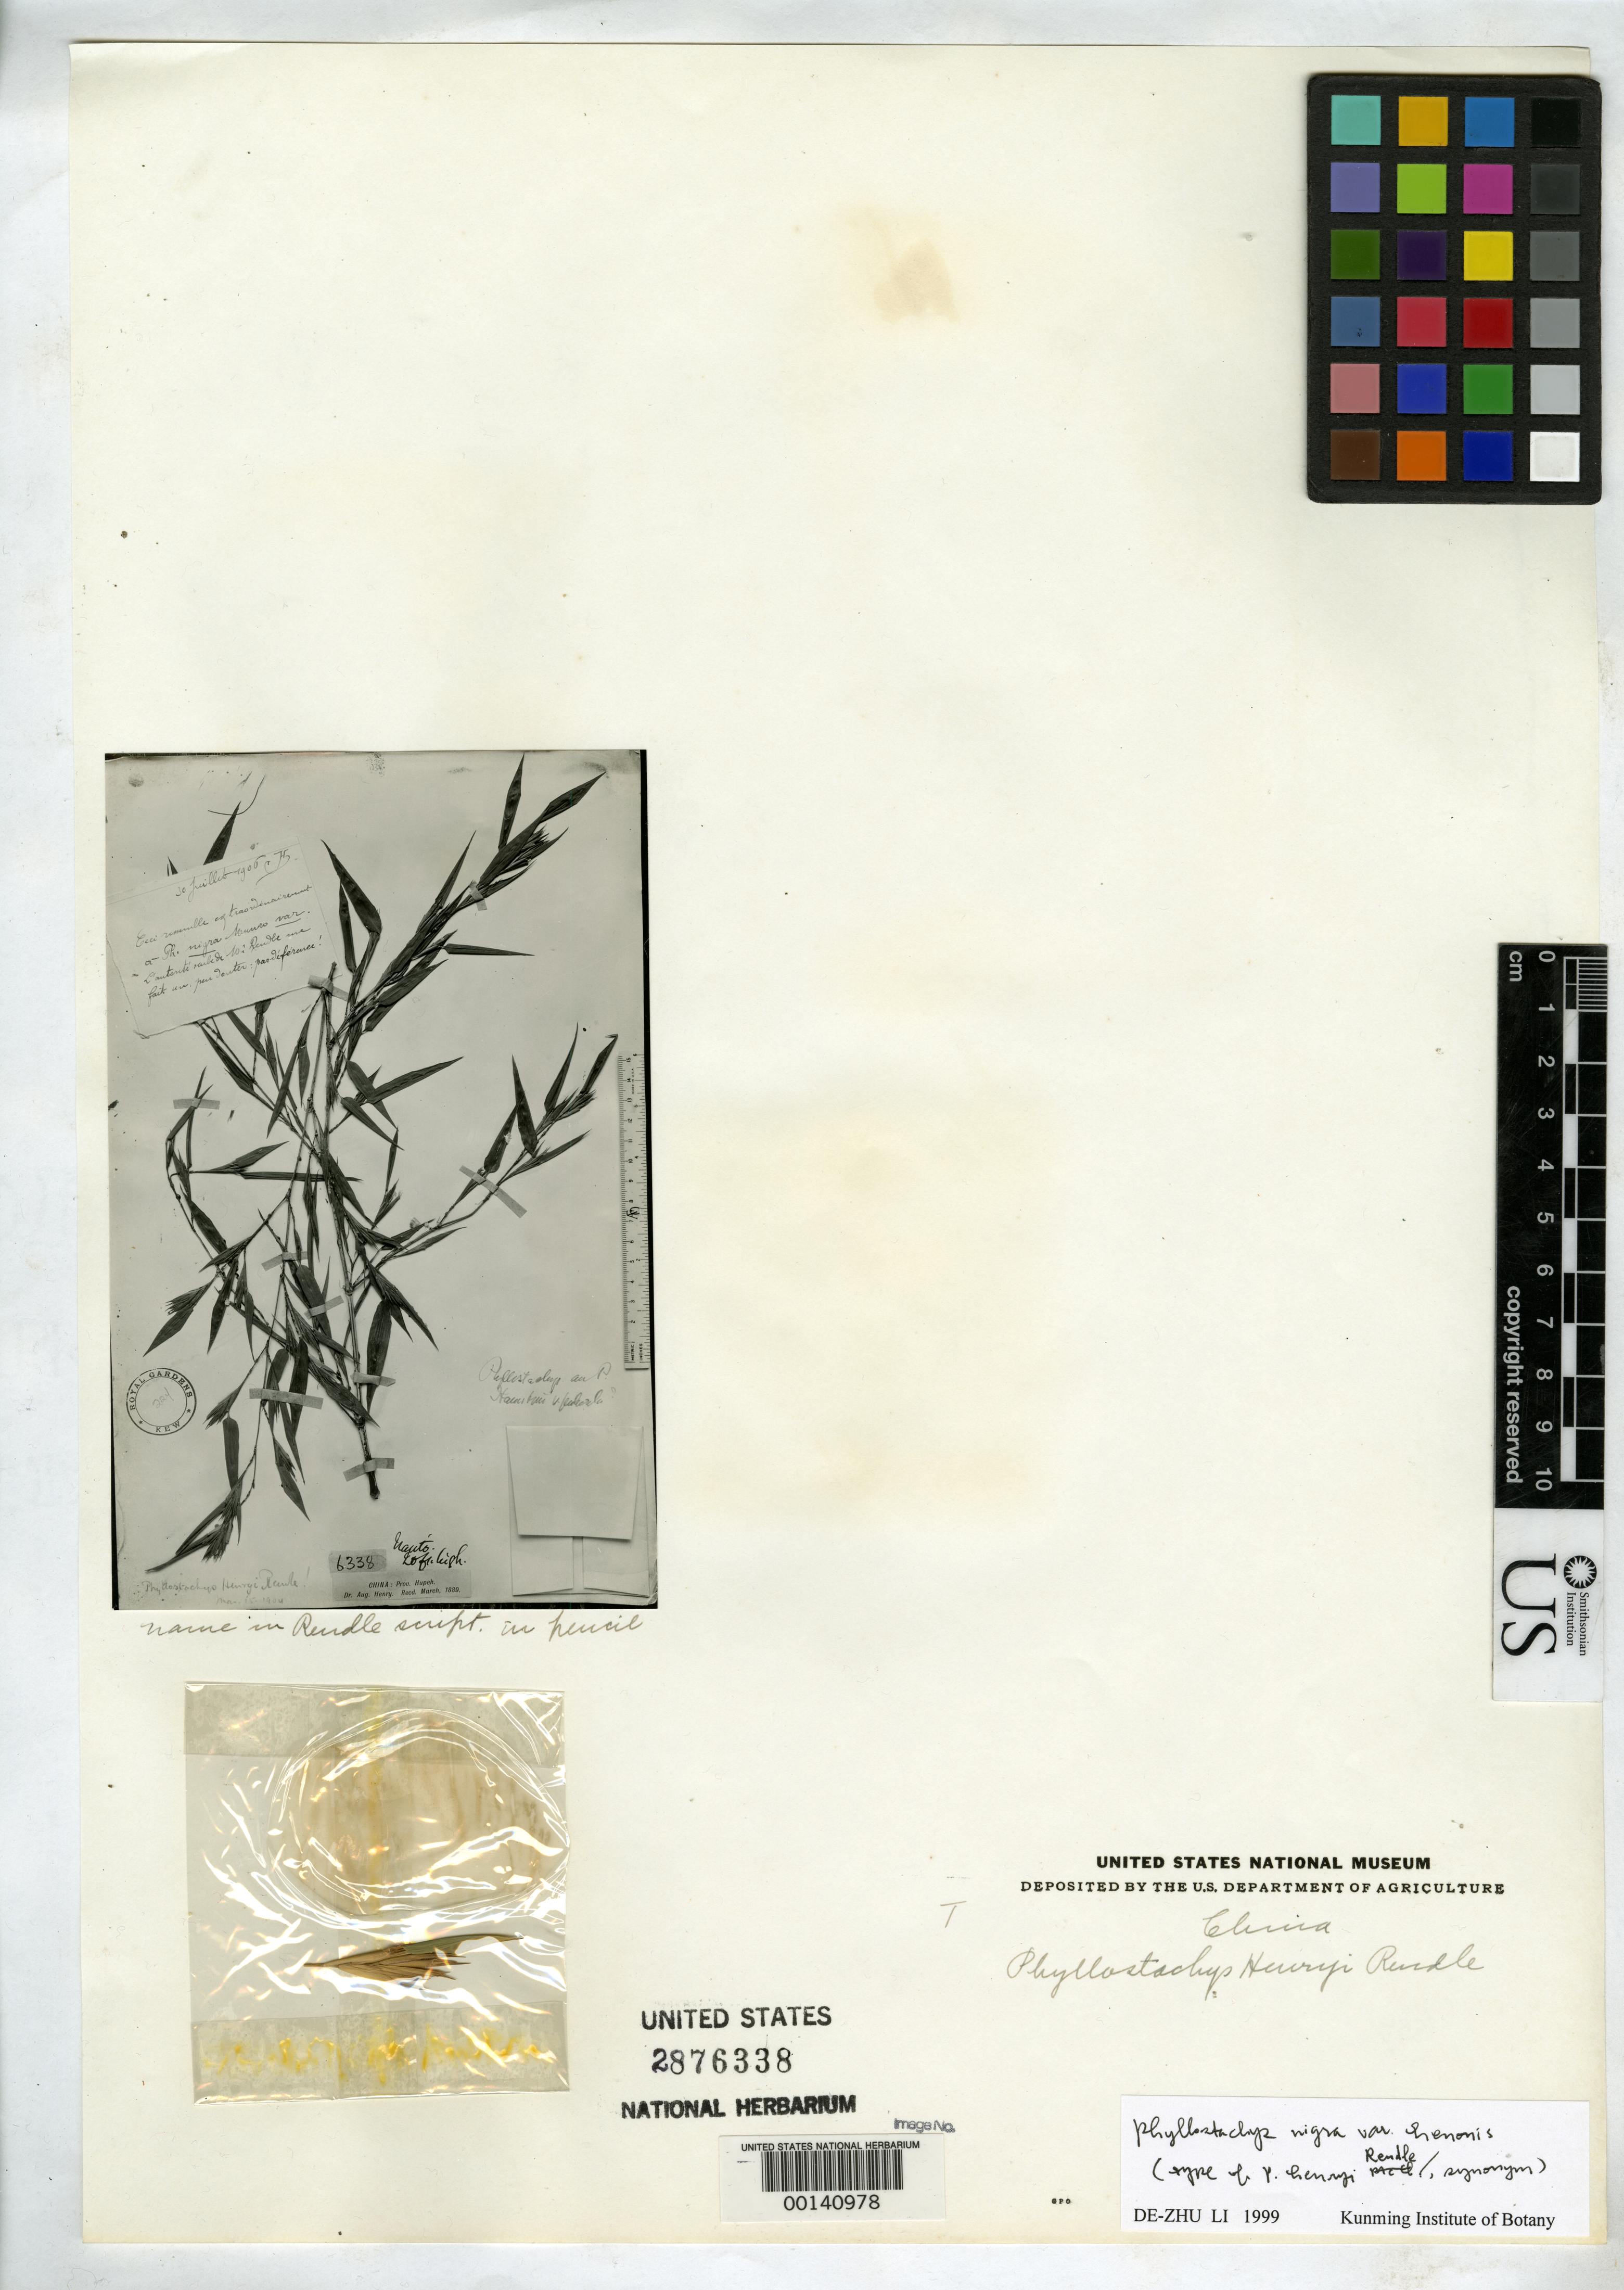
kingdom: Plantae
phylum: Tracheophyta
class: Liliopsida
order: Poales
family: Poaceae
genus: Phyllostachys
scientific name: Phyllostachys henryi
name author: Rendle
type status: Type Fragment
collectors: A. Henry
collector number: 6338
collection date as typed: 1885-88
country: China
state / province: Hubei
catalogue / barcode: US 2876338